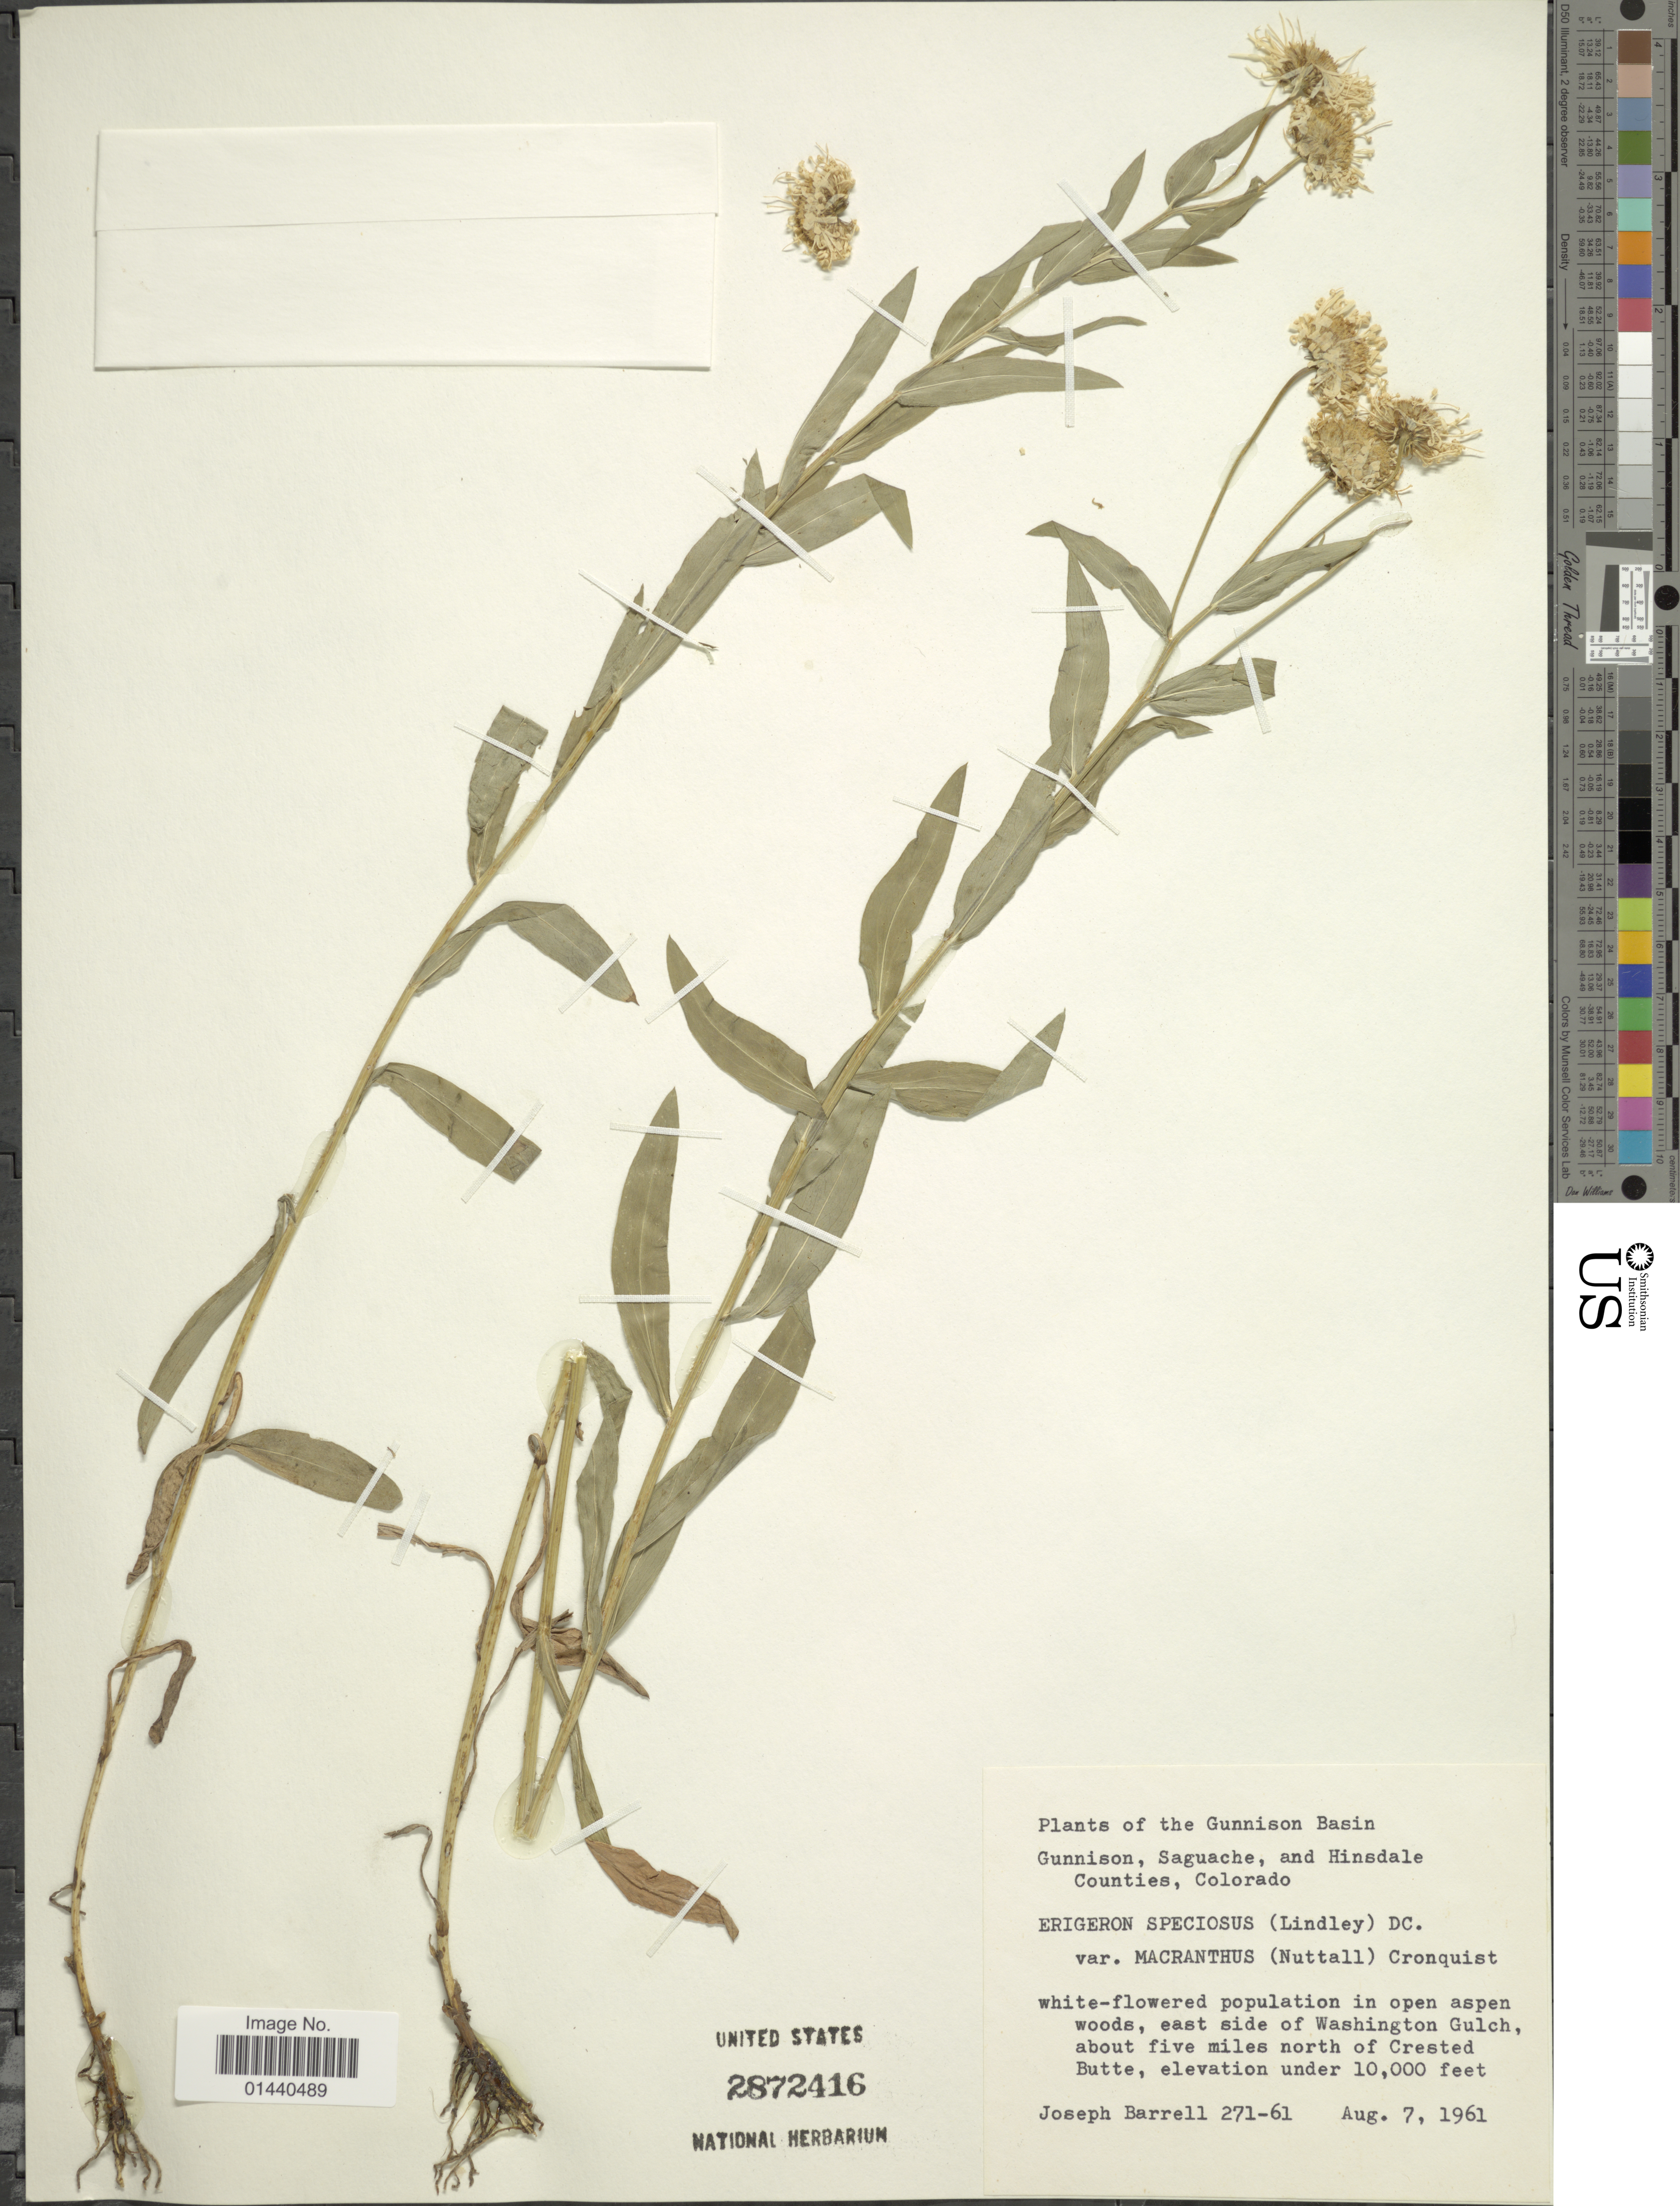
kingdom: Plantae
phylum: Tracheophyta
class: Magnoliopsida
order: Asterales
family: Asteraceae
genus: Erigeron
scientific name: Erigeron speciosus var. macranthus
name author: (Nutt.) Cronq.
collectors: J. Barrell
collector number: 271-61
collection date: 1961-08-07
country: United States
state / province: Colorado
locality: The Gunnison Basin, Gunnison, Saguache, and Hinsdale Counties. East side of Washington Gulch, about five miles north of Crested Butte.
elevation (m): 3048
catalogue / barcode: US 2872416